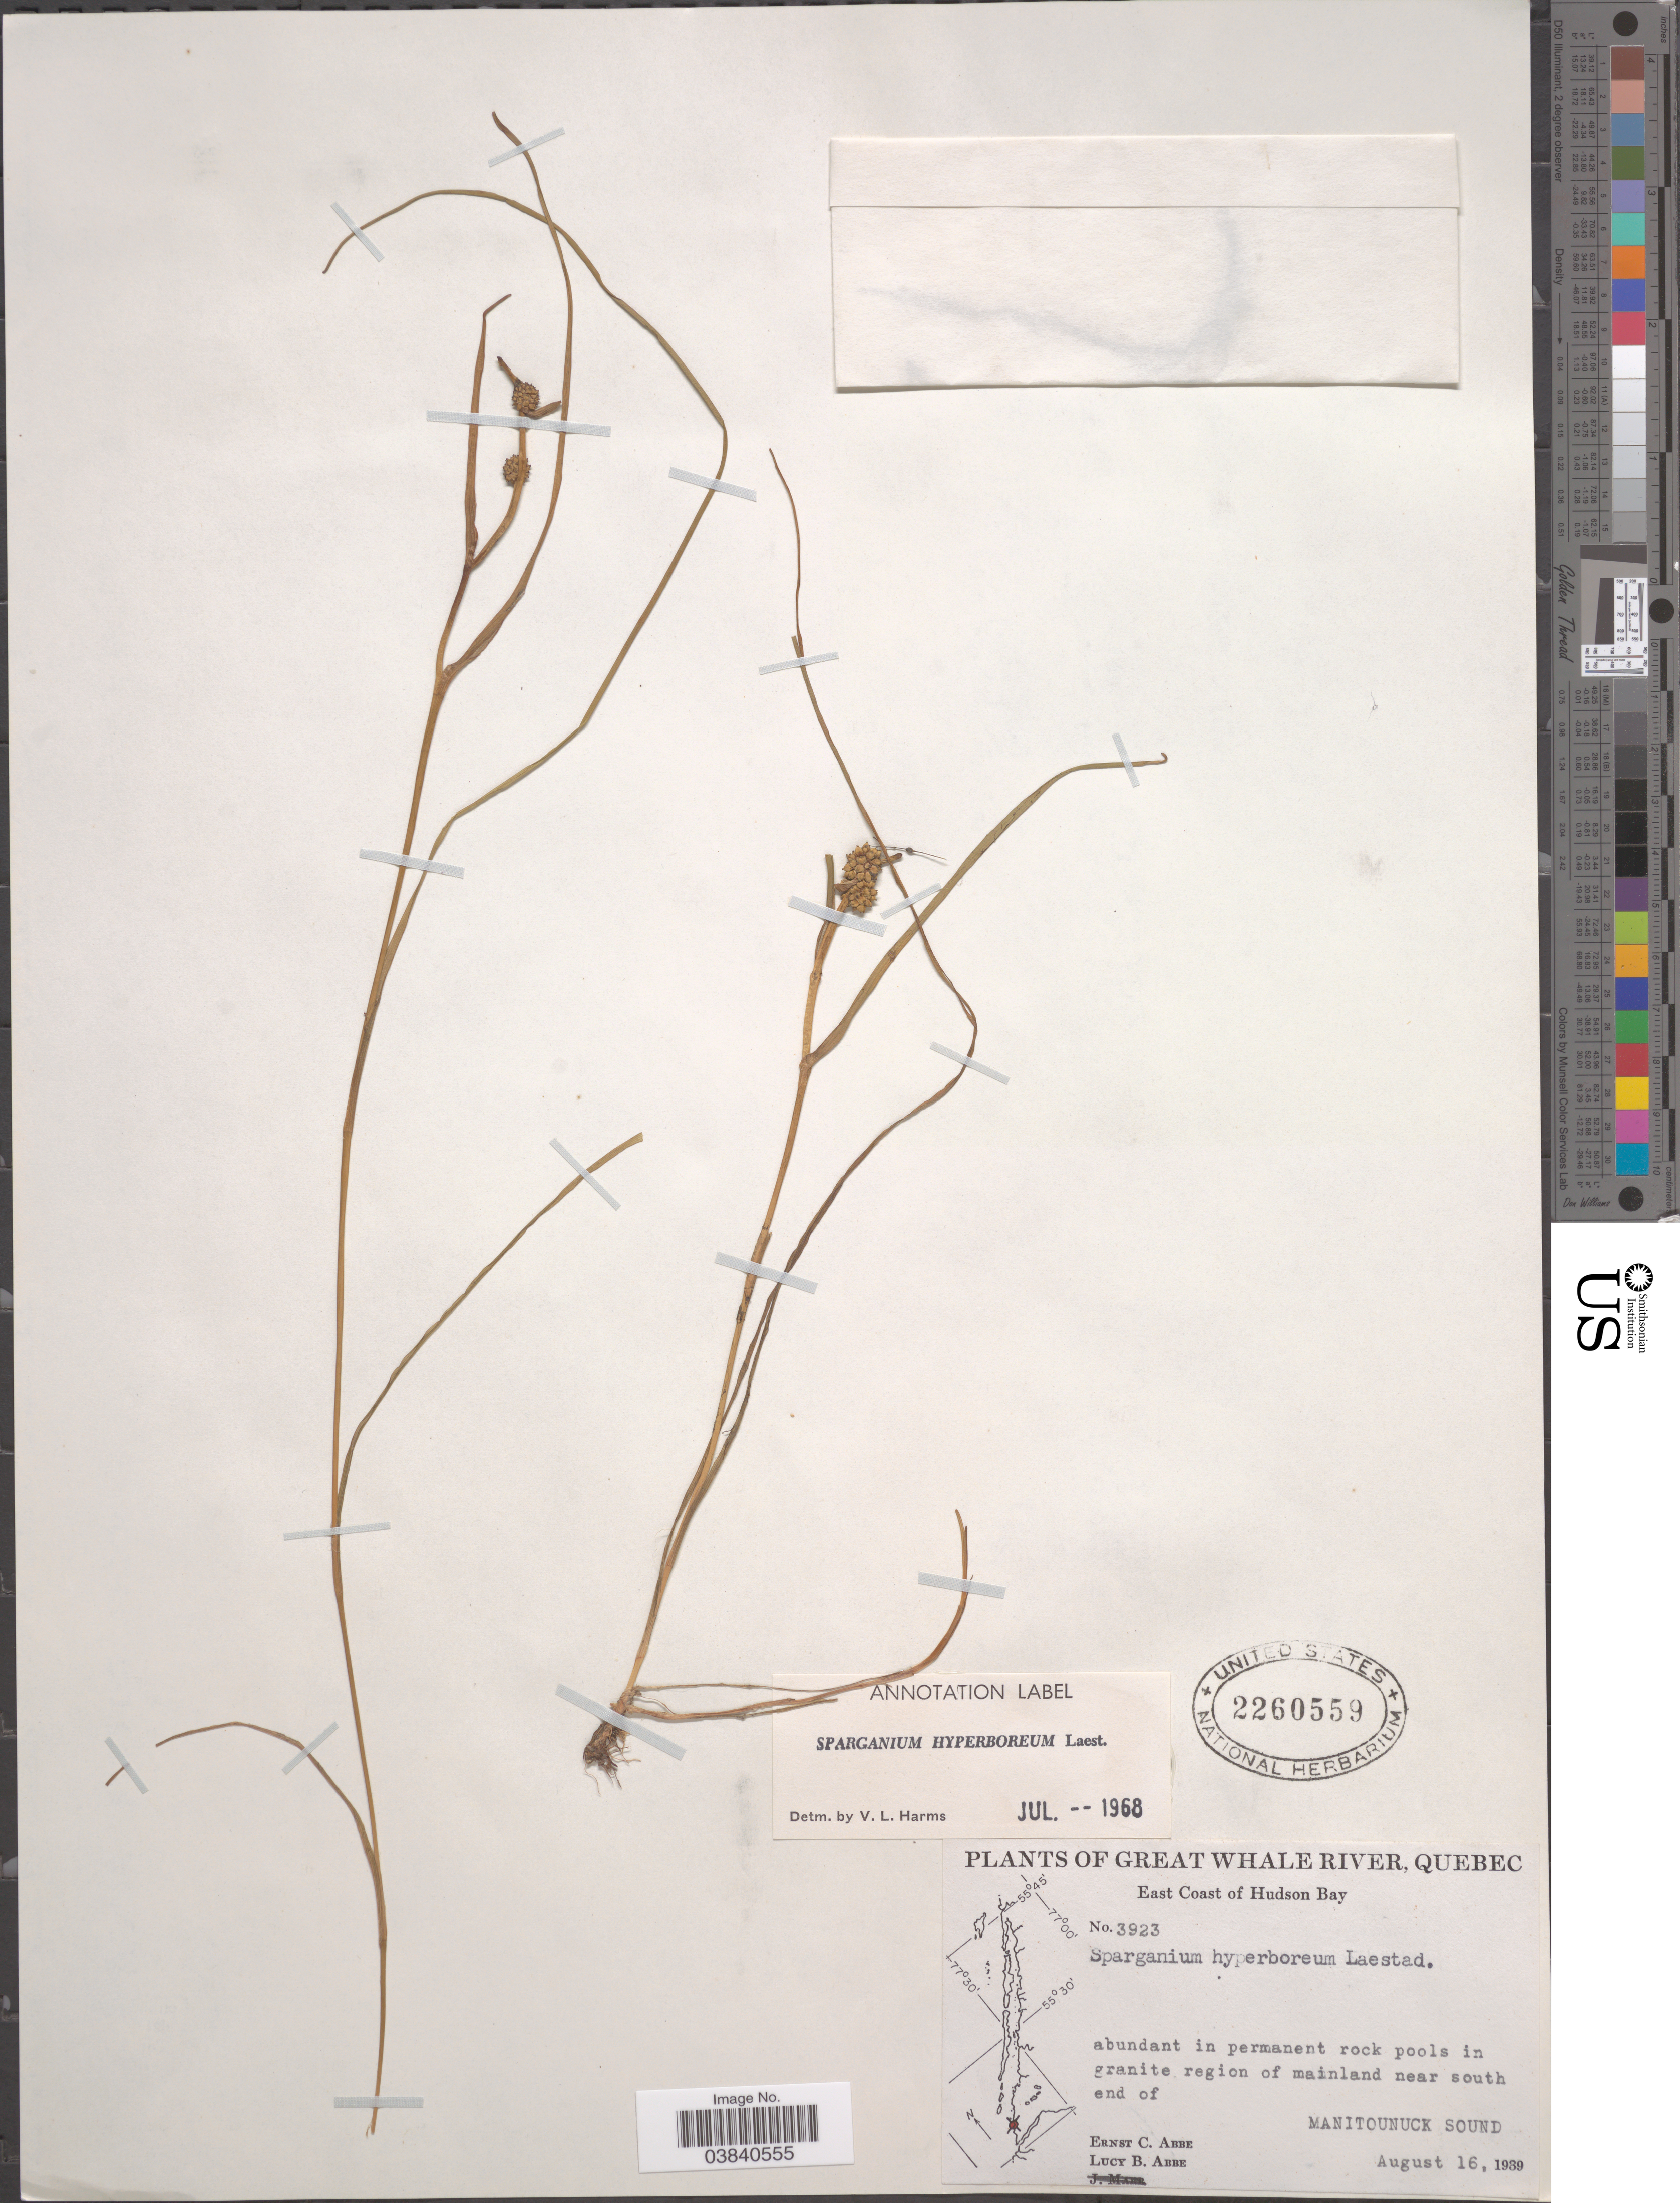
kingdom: Plantae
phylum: Tracheophyta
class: Liliopsida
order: Poales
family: Typhaceae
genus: Sparganium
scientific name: Sparganium hyperboreum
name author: Beurl. ex Laest.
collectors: E. C. Abbe & L. B. Abbe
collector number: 3923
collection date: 1939-08-16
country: Canada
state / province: Quebec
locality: Great Whale River. East Coast of Hudson Bay. In permanent rock pools in granite region of mainland near south end of Manitounuck Sound.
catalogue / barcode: US 2260559